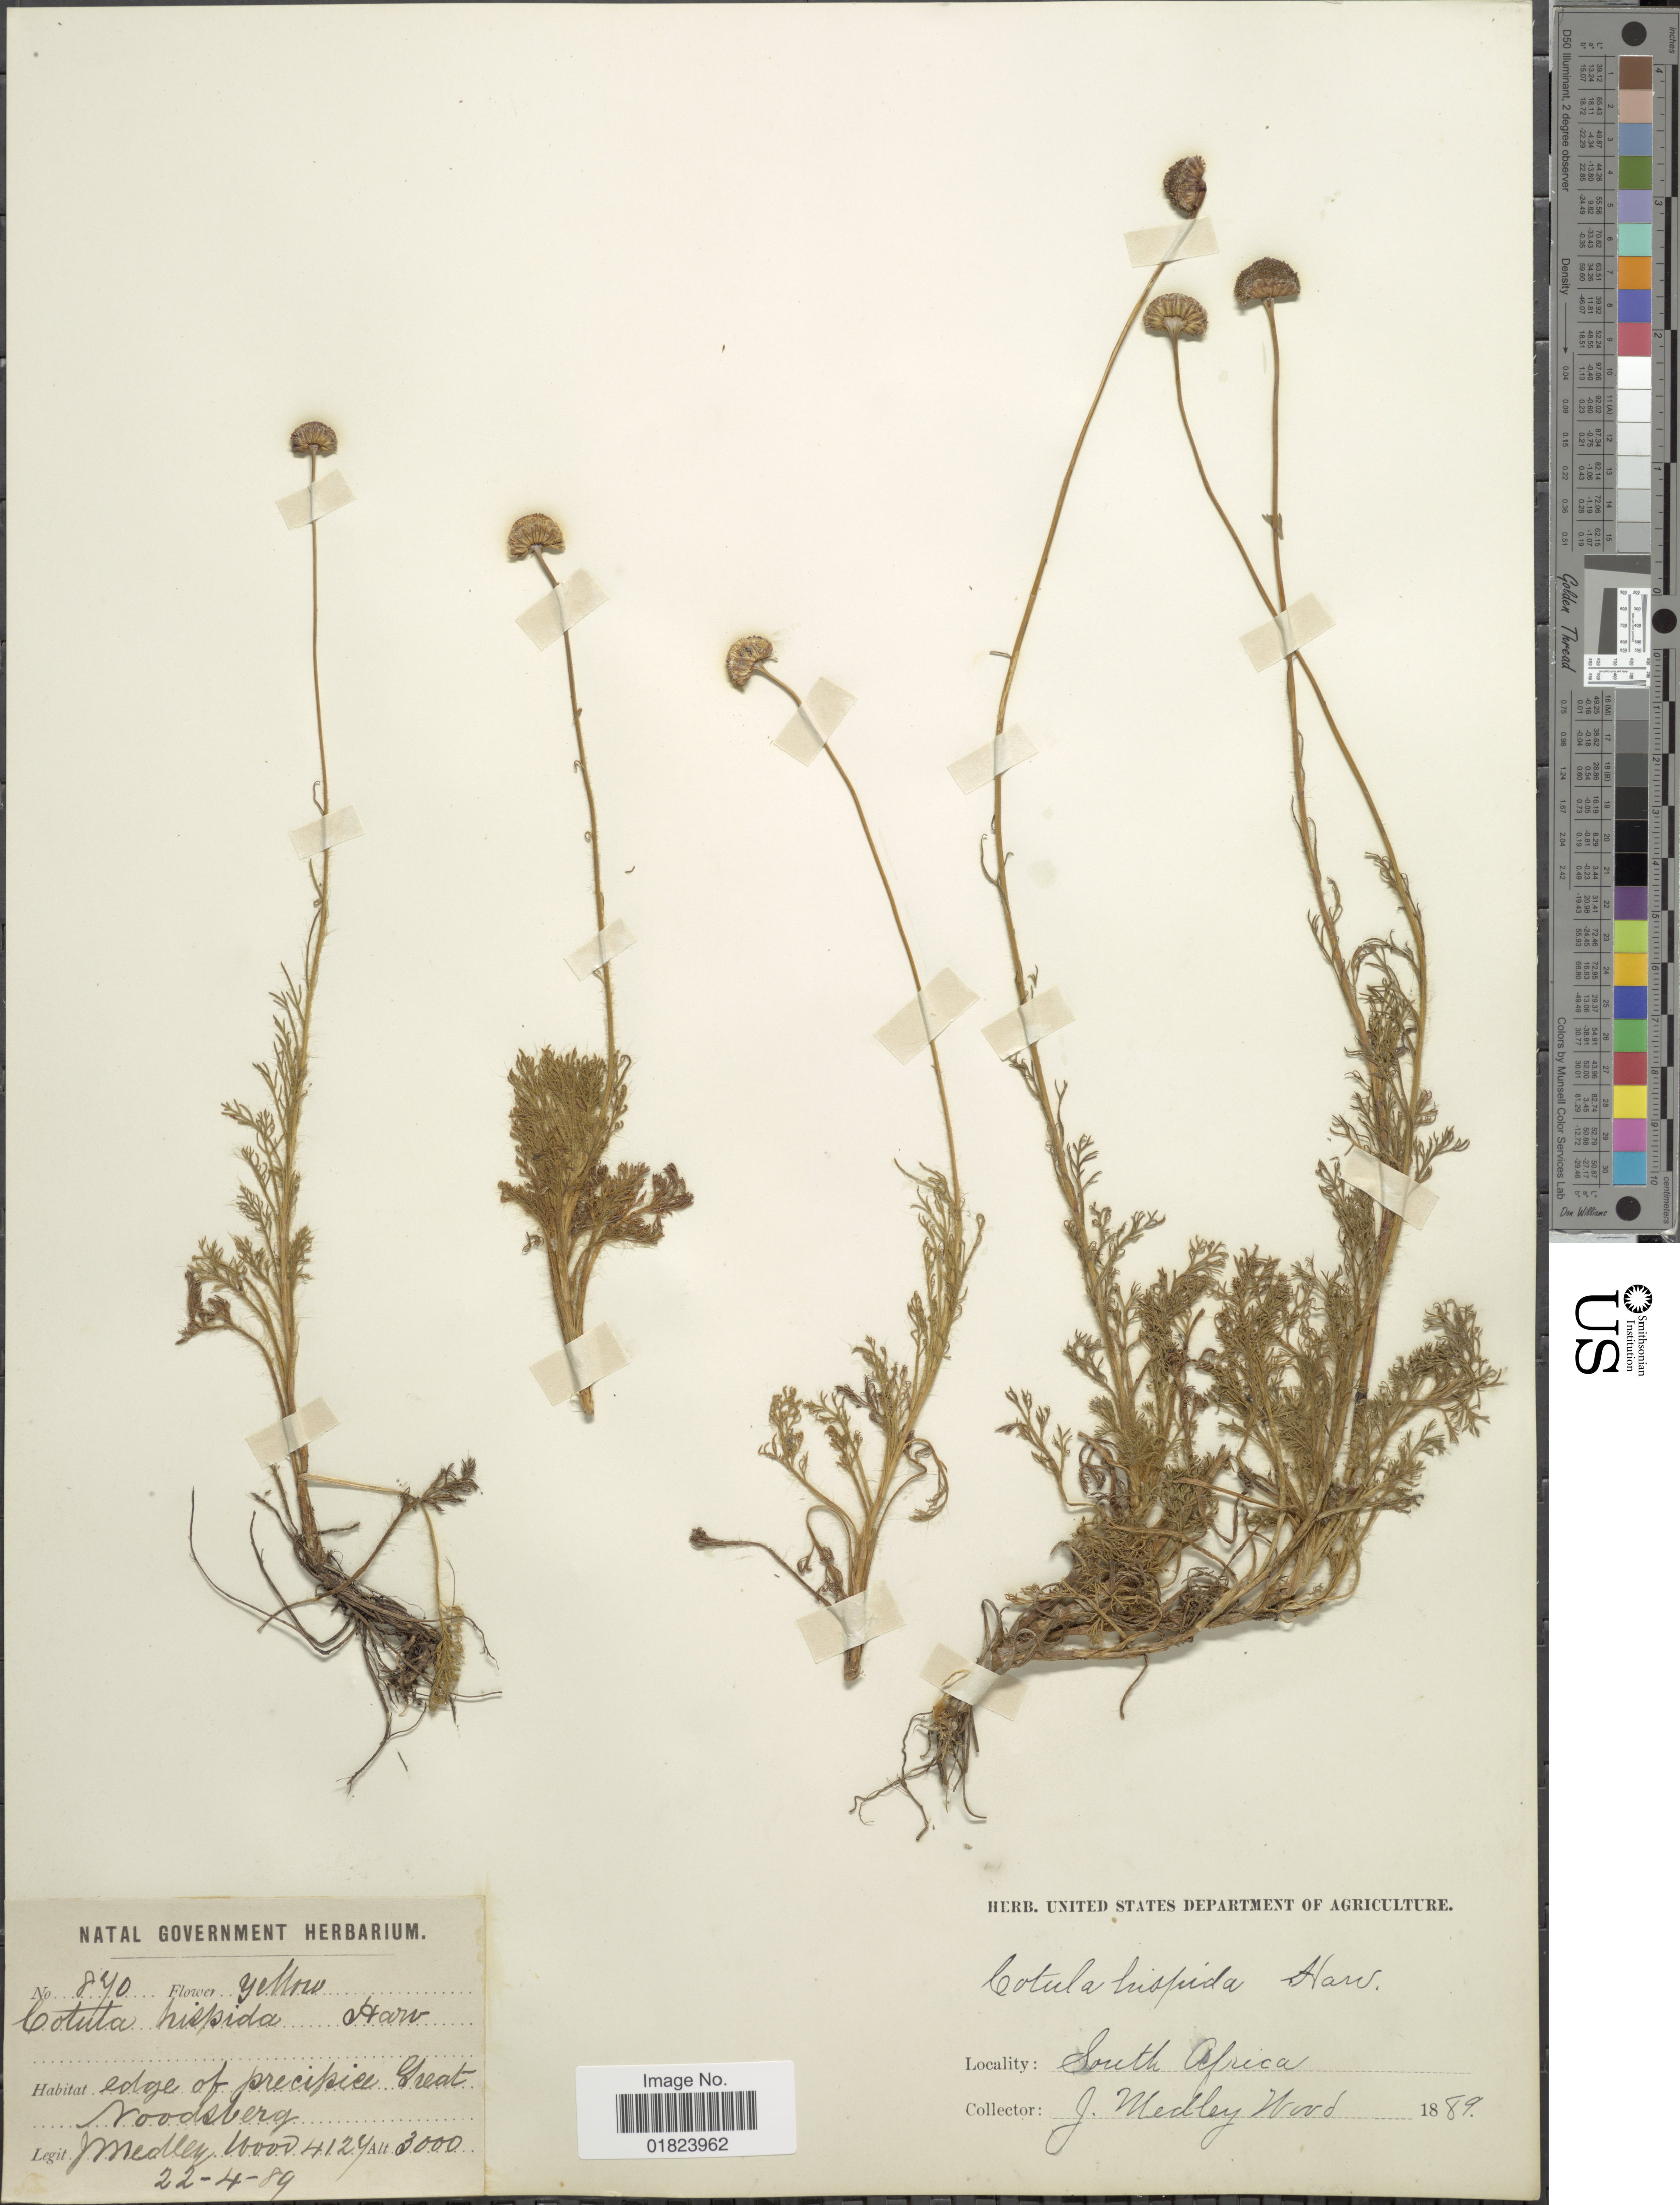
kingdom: Plantae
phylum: Tracheophyta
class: Magnoliopsida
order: Asterales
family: Asteraceae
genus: Cotula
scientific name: Cotula hispida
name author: (DC.) Harv.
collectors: J. Medley Wood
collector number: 840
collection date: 1889-04-22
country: South Africa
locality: Edge of Great Noodsberg